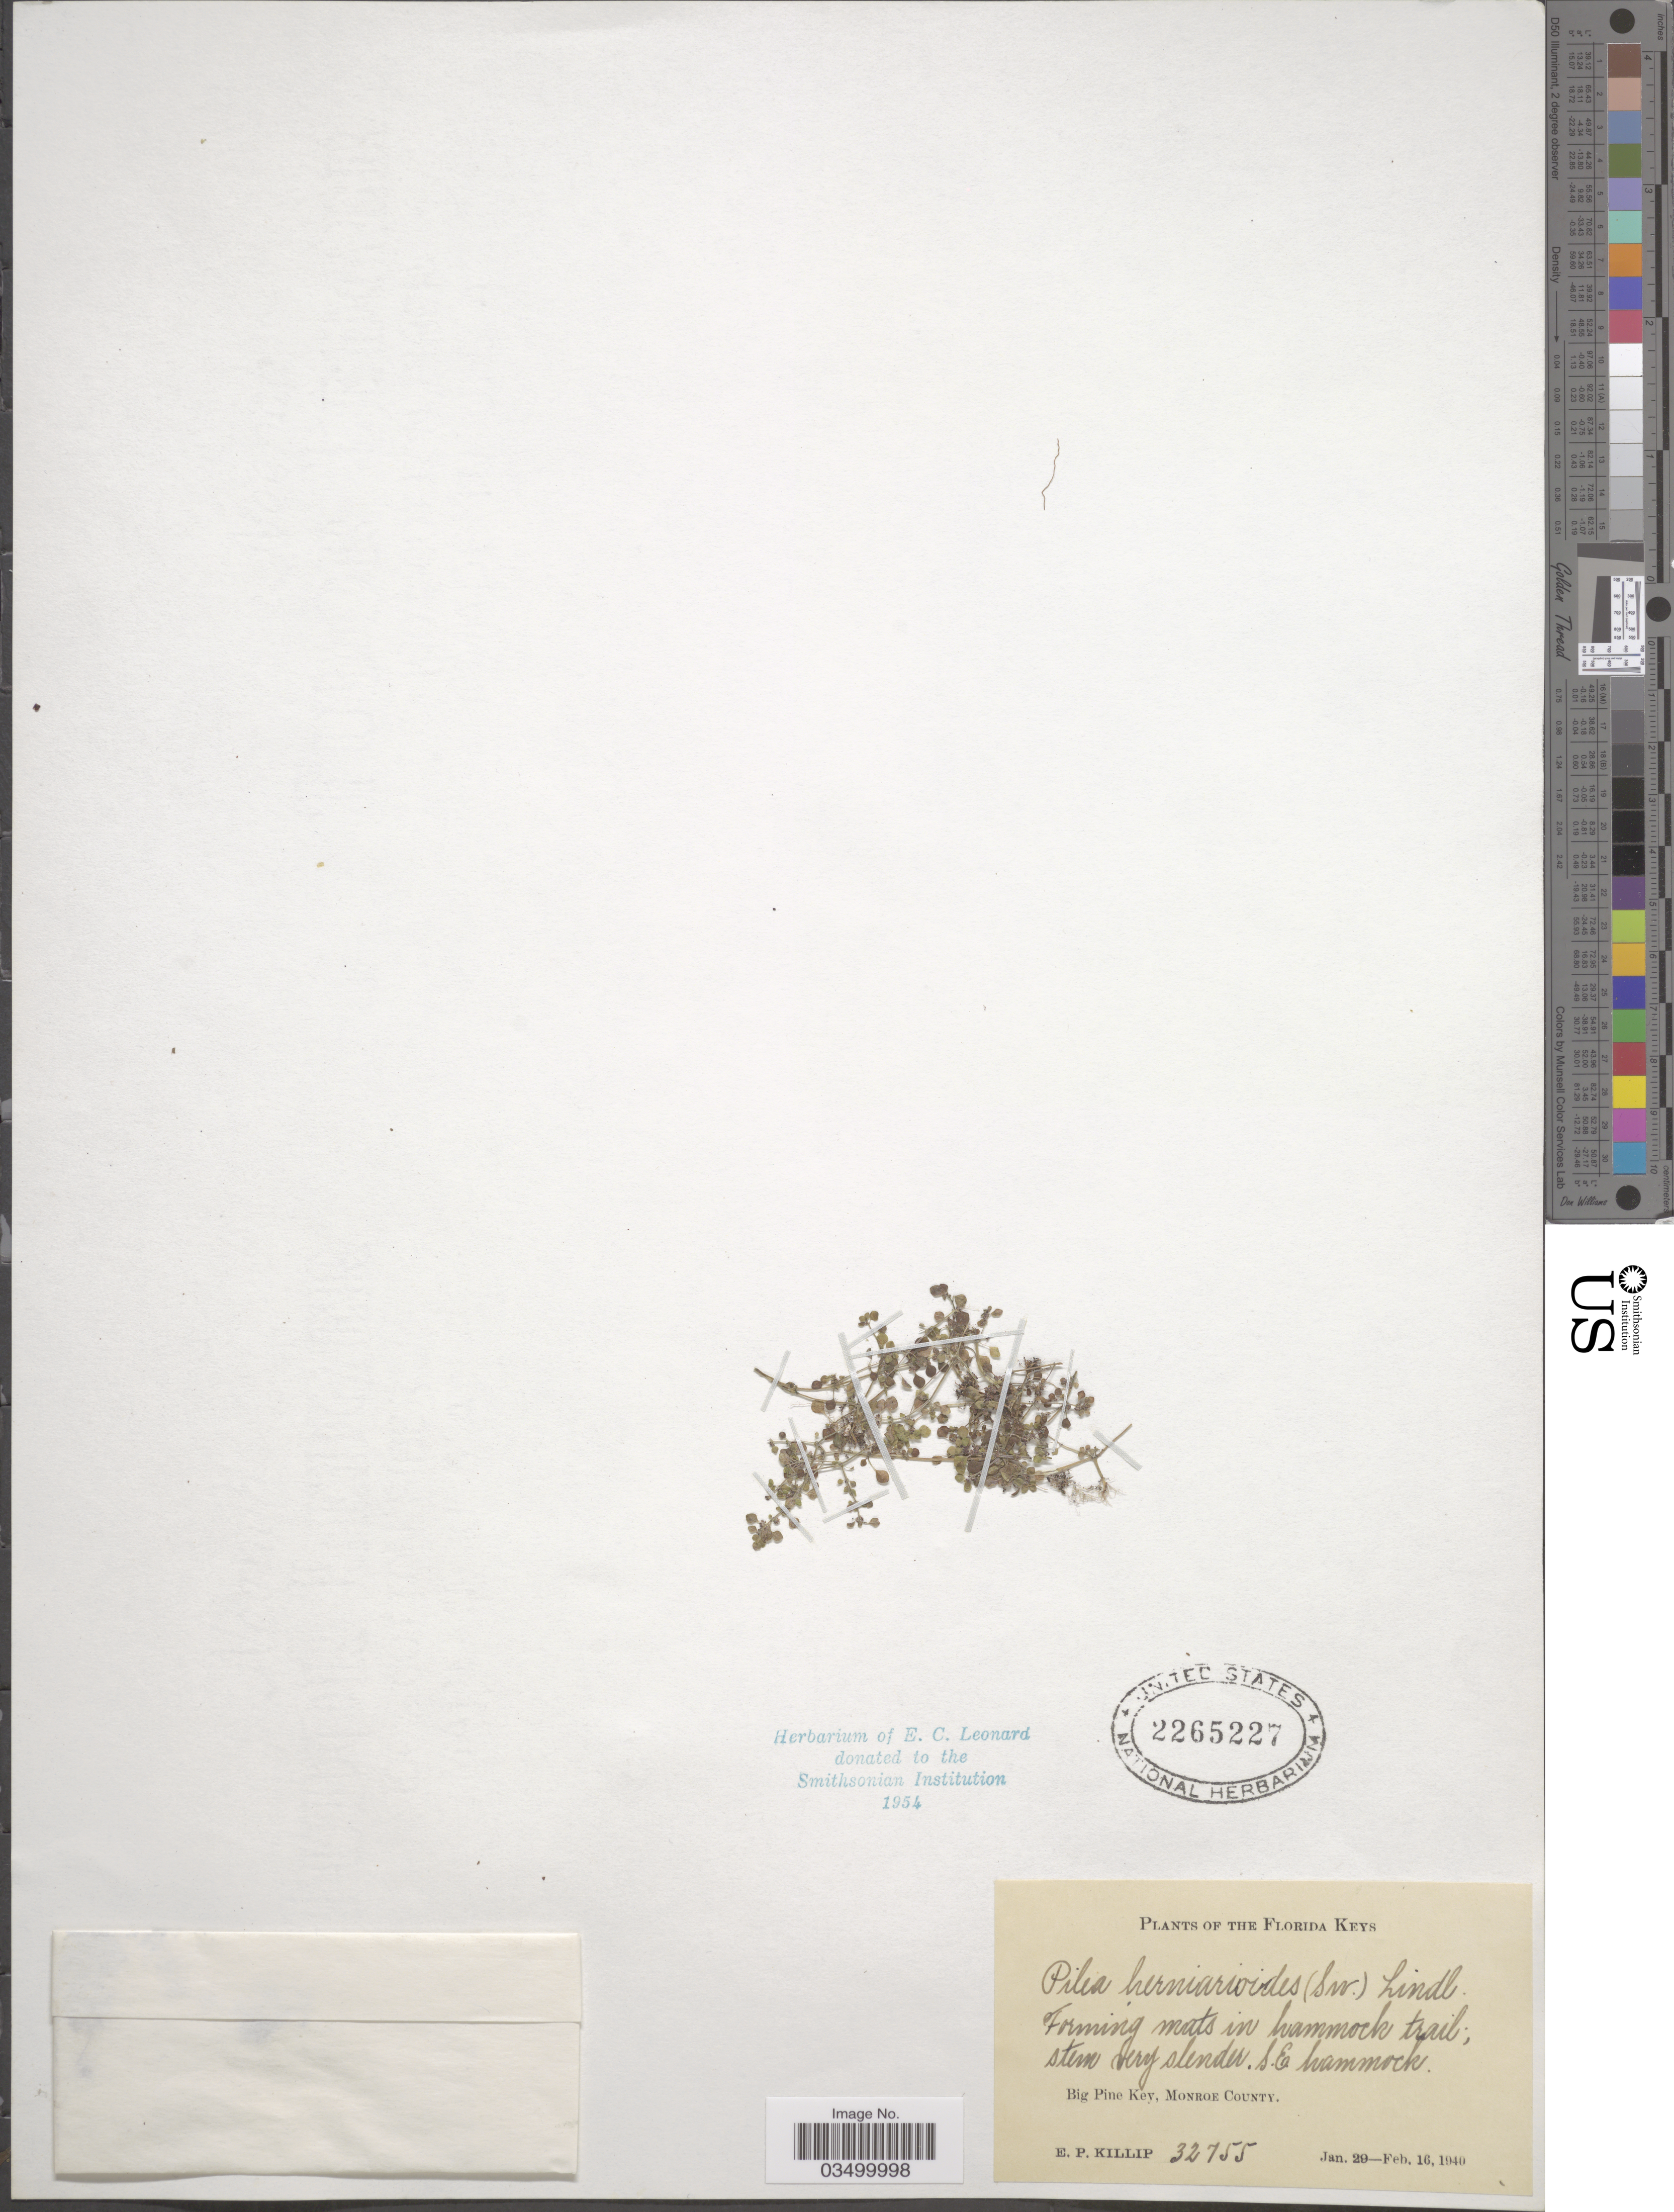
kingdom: Plantae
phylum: Tracheophyta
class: Magnoliopsida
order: Rosales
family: Urticaceae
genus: Pilea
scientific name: Pilea herniarioides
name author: (Sw.) Lindl.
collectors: E. P. Killip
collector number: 32755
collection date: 1940-01-29/1940-02-16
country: United States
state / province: Florida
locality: The Florida Keys. Forming mats in hammock trail; S.E. hammock. Big Pine Key, Monroe County.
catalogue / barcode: US 2265227